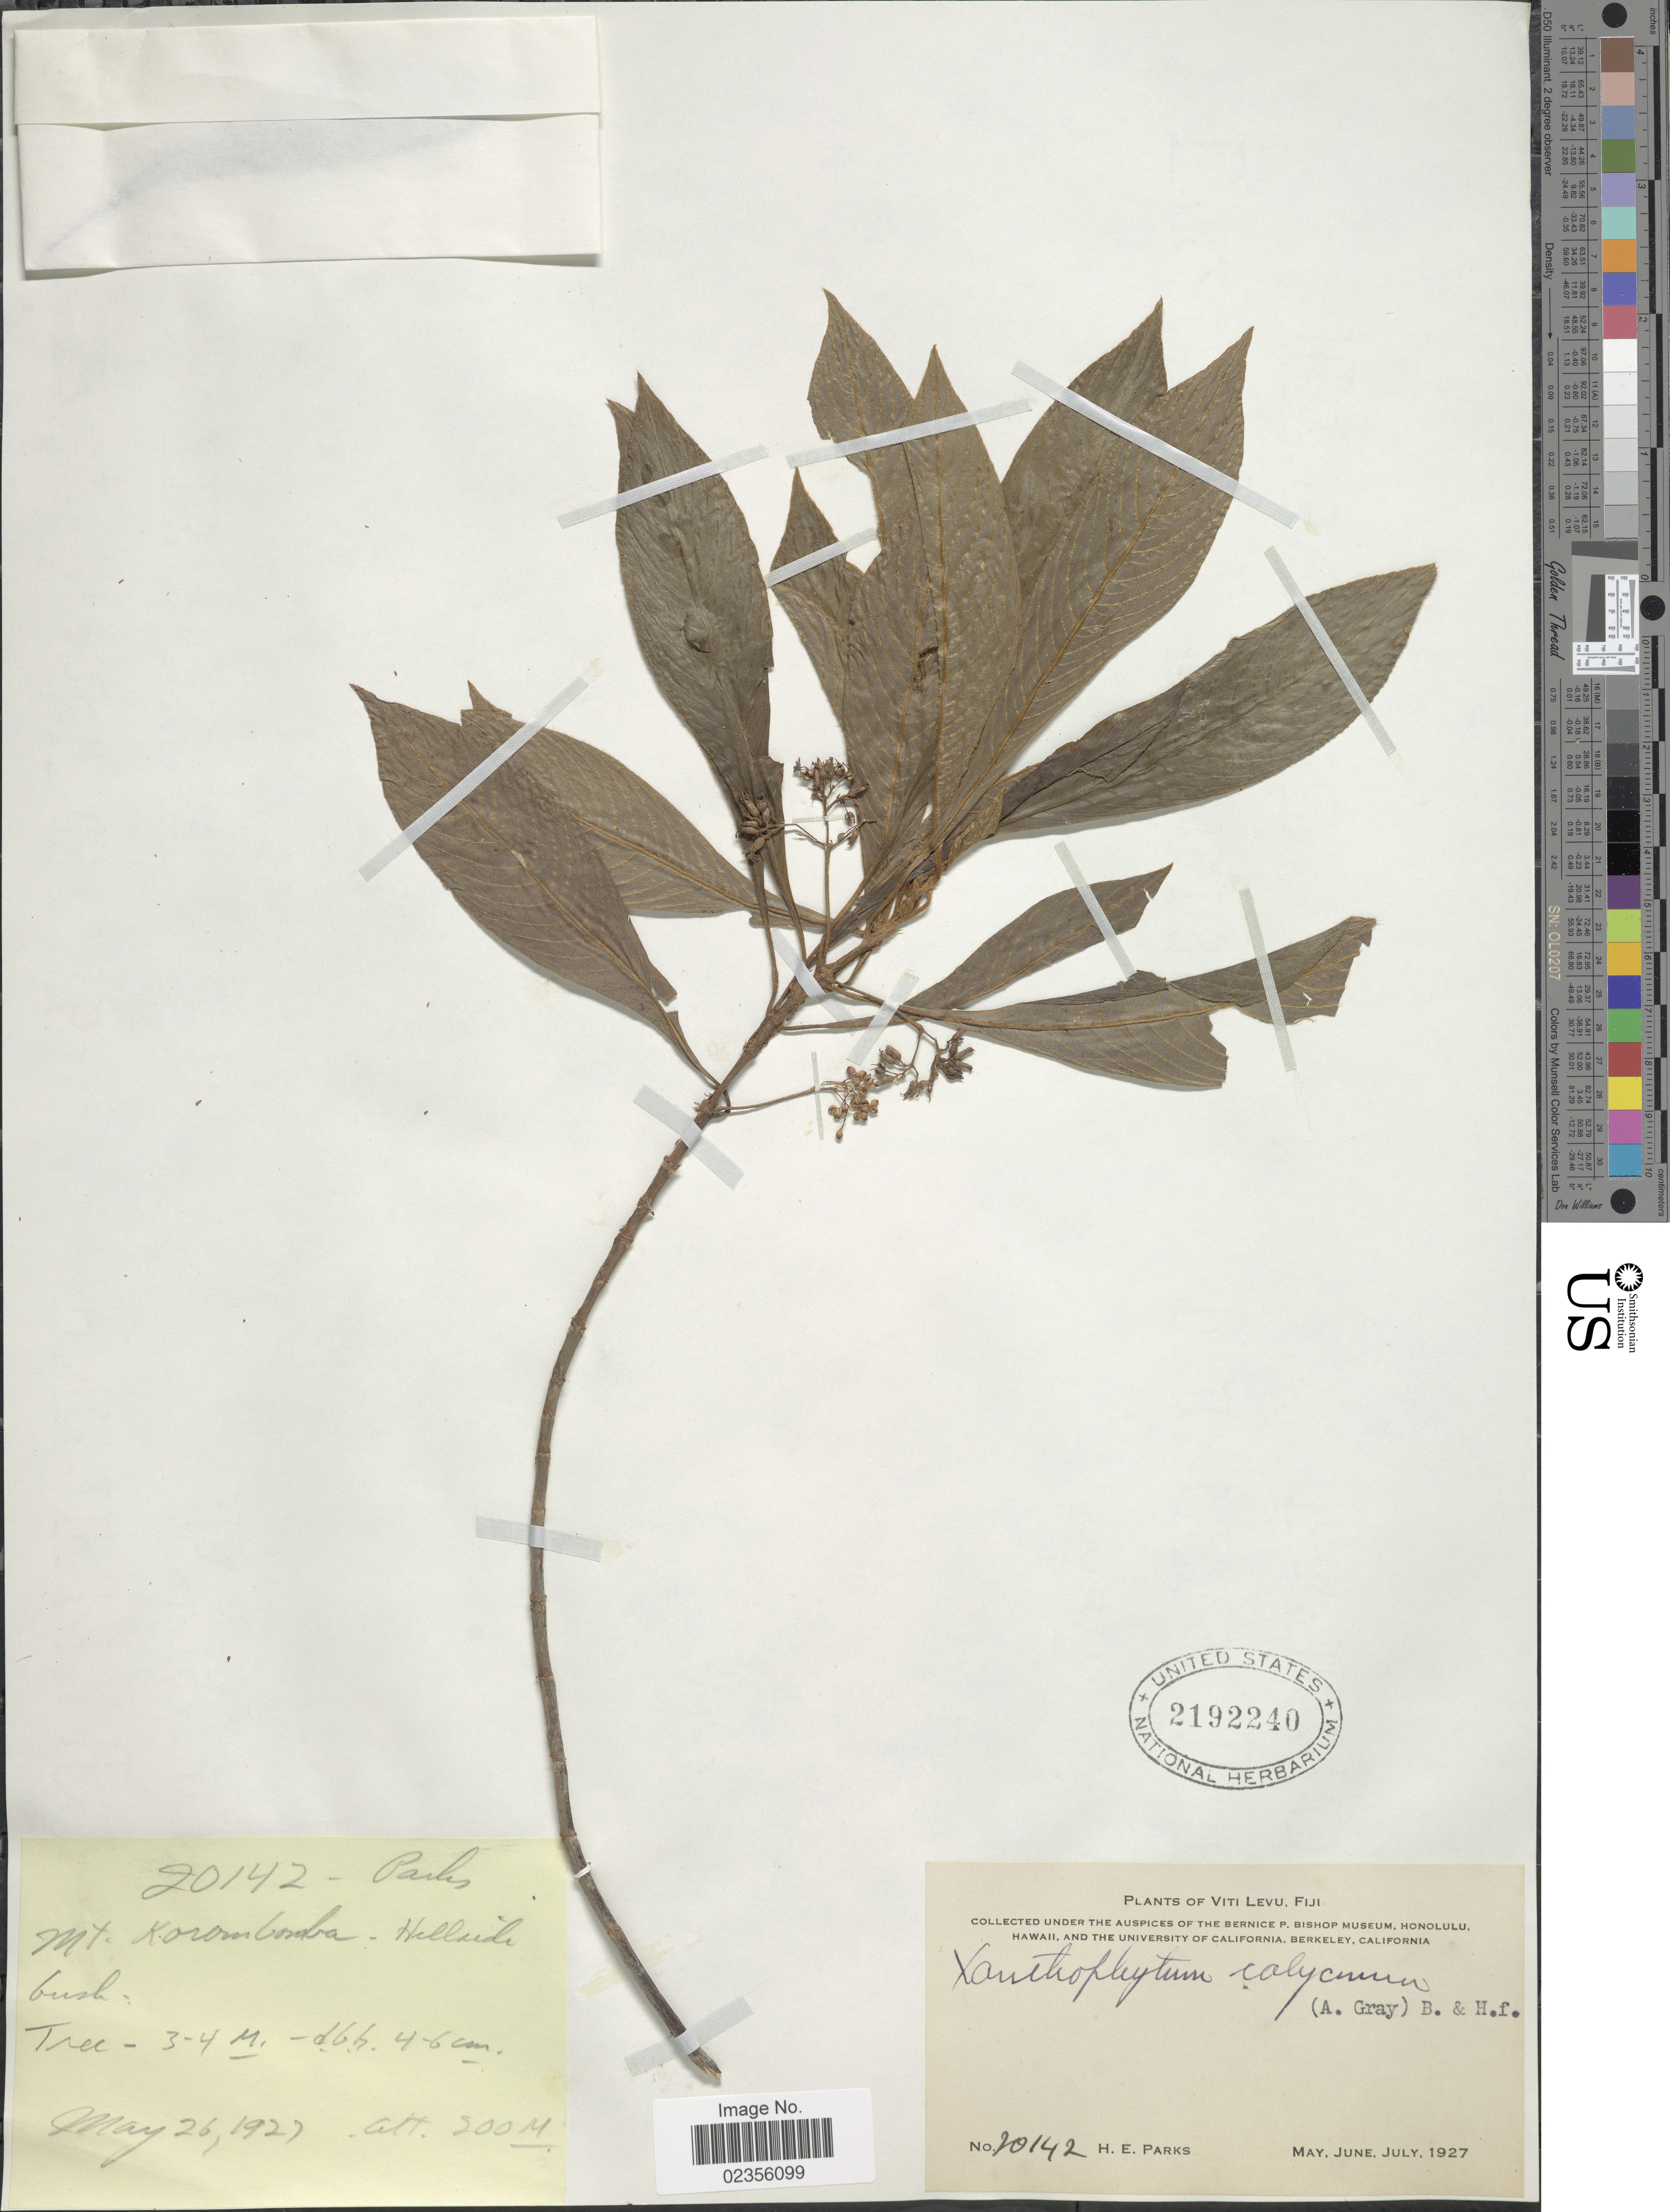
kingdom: Plantae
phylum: Tracheophyta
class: Magnoliopsida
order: Gentianales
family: Rubiaceae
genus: Xanthophytum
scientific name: Xanthophytum calycinum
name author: (A. Gray) Benth. & Hook. f. ex Drake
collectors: H. E. Parks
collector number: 20142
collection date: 1927-05-26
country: Fiji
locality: Viti Levu. Mt. Koromcamba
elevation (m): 200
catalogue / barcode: US 2192240